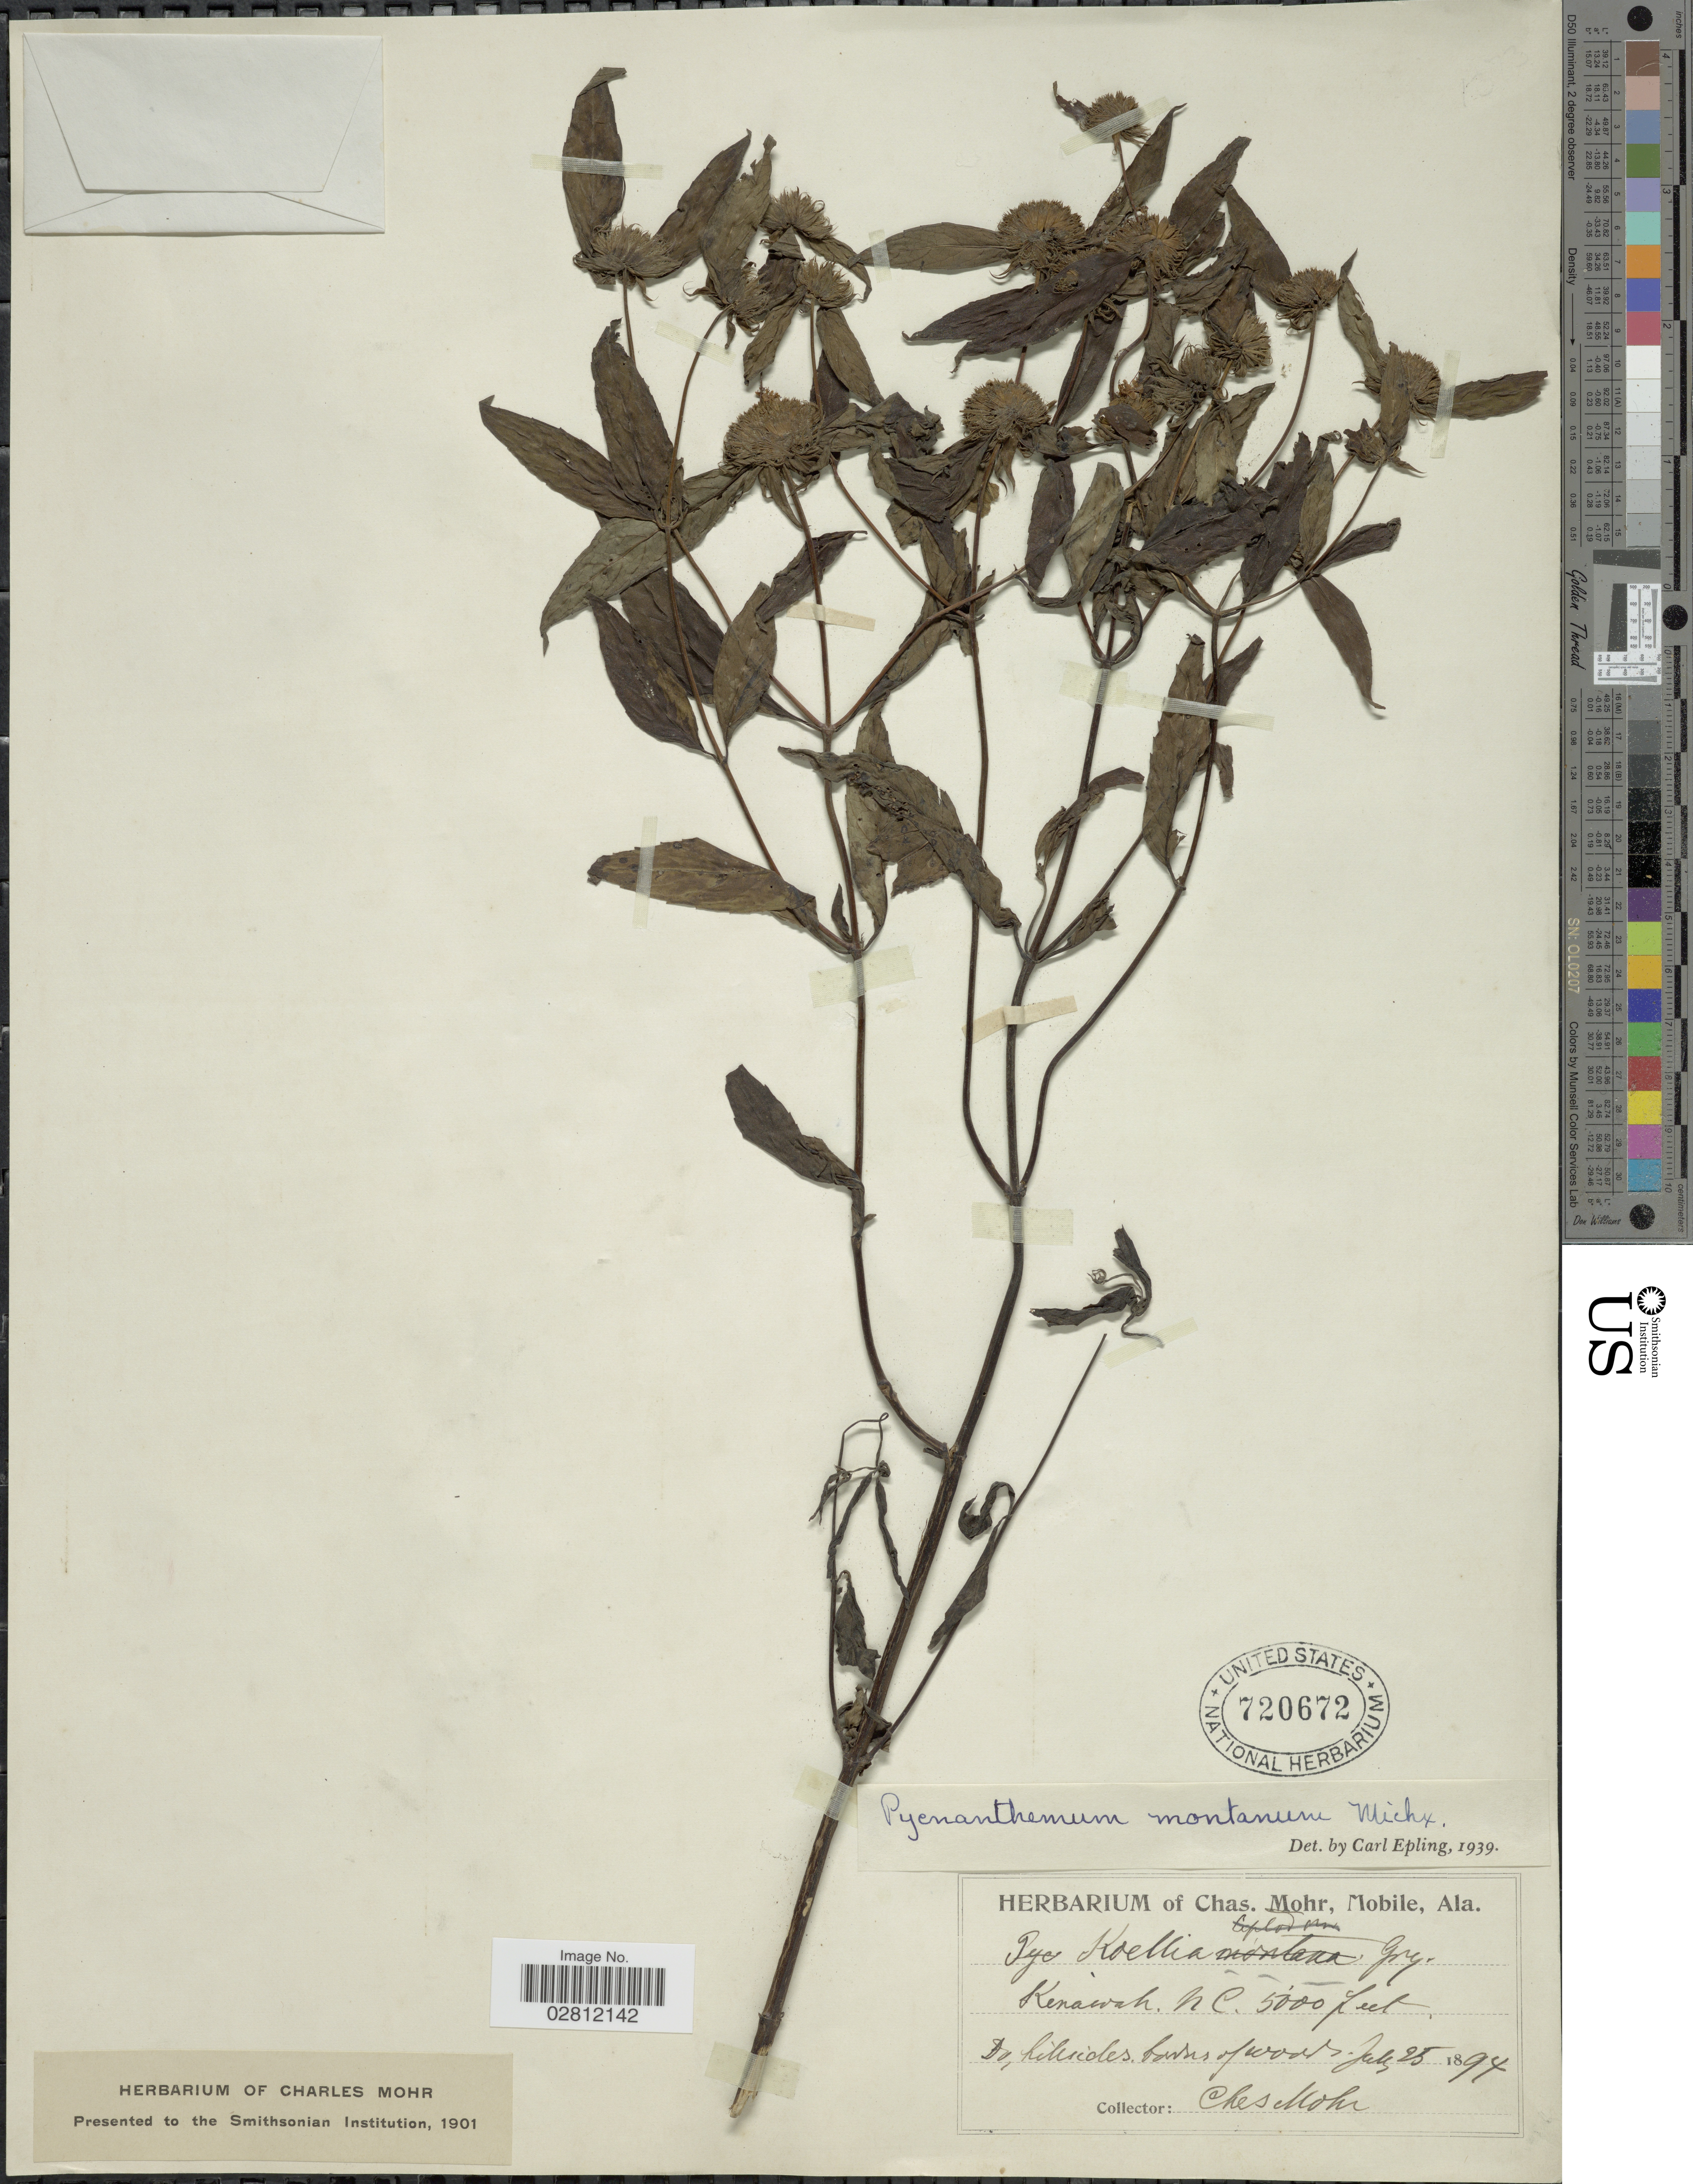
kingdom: Plantae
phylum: Tracheophyta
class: Magnoliopsida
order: Lamiales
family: Lamiaceae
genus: Pycnanthemum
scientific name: Pycnanthemum montanum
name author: Michx.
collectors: Mohr, C. T. (herbarium)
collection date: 1894-07-25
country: United States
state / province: North Carolina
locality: Kenawah.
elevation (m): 1524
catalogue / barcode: US 720672